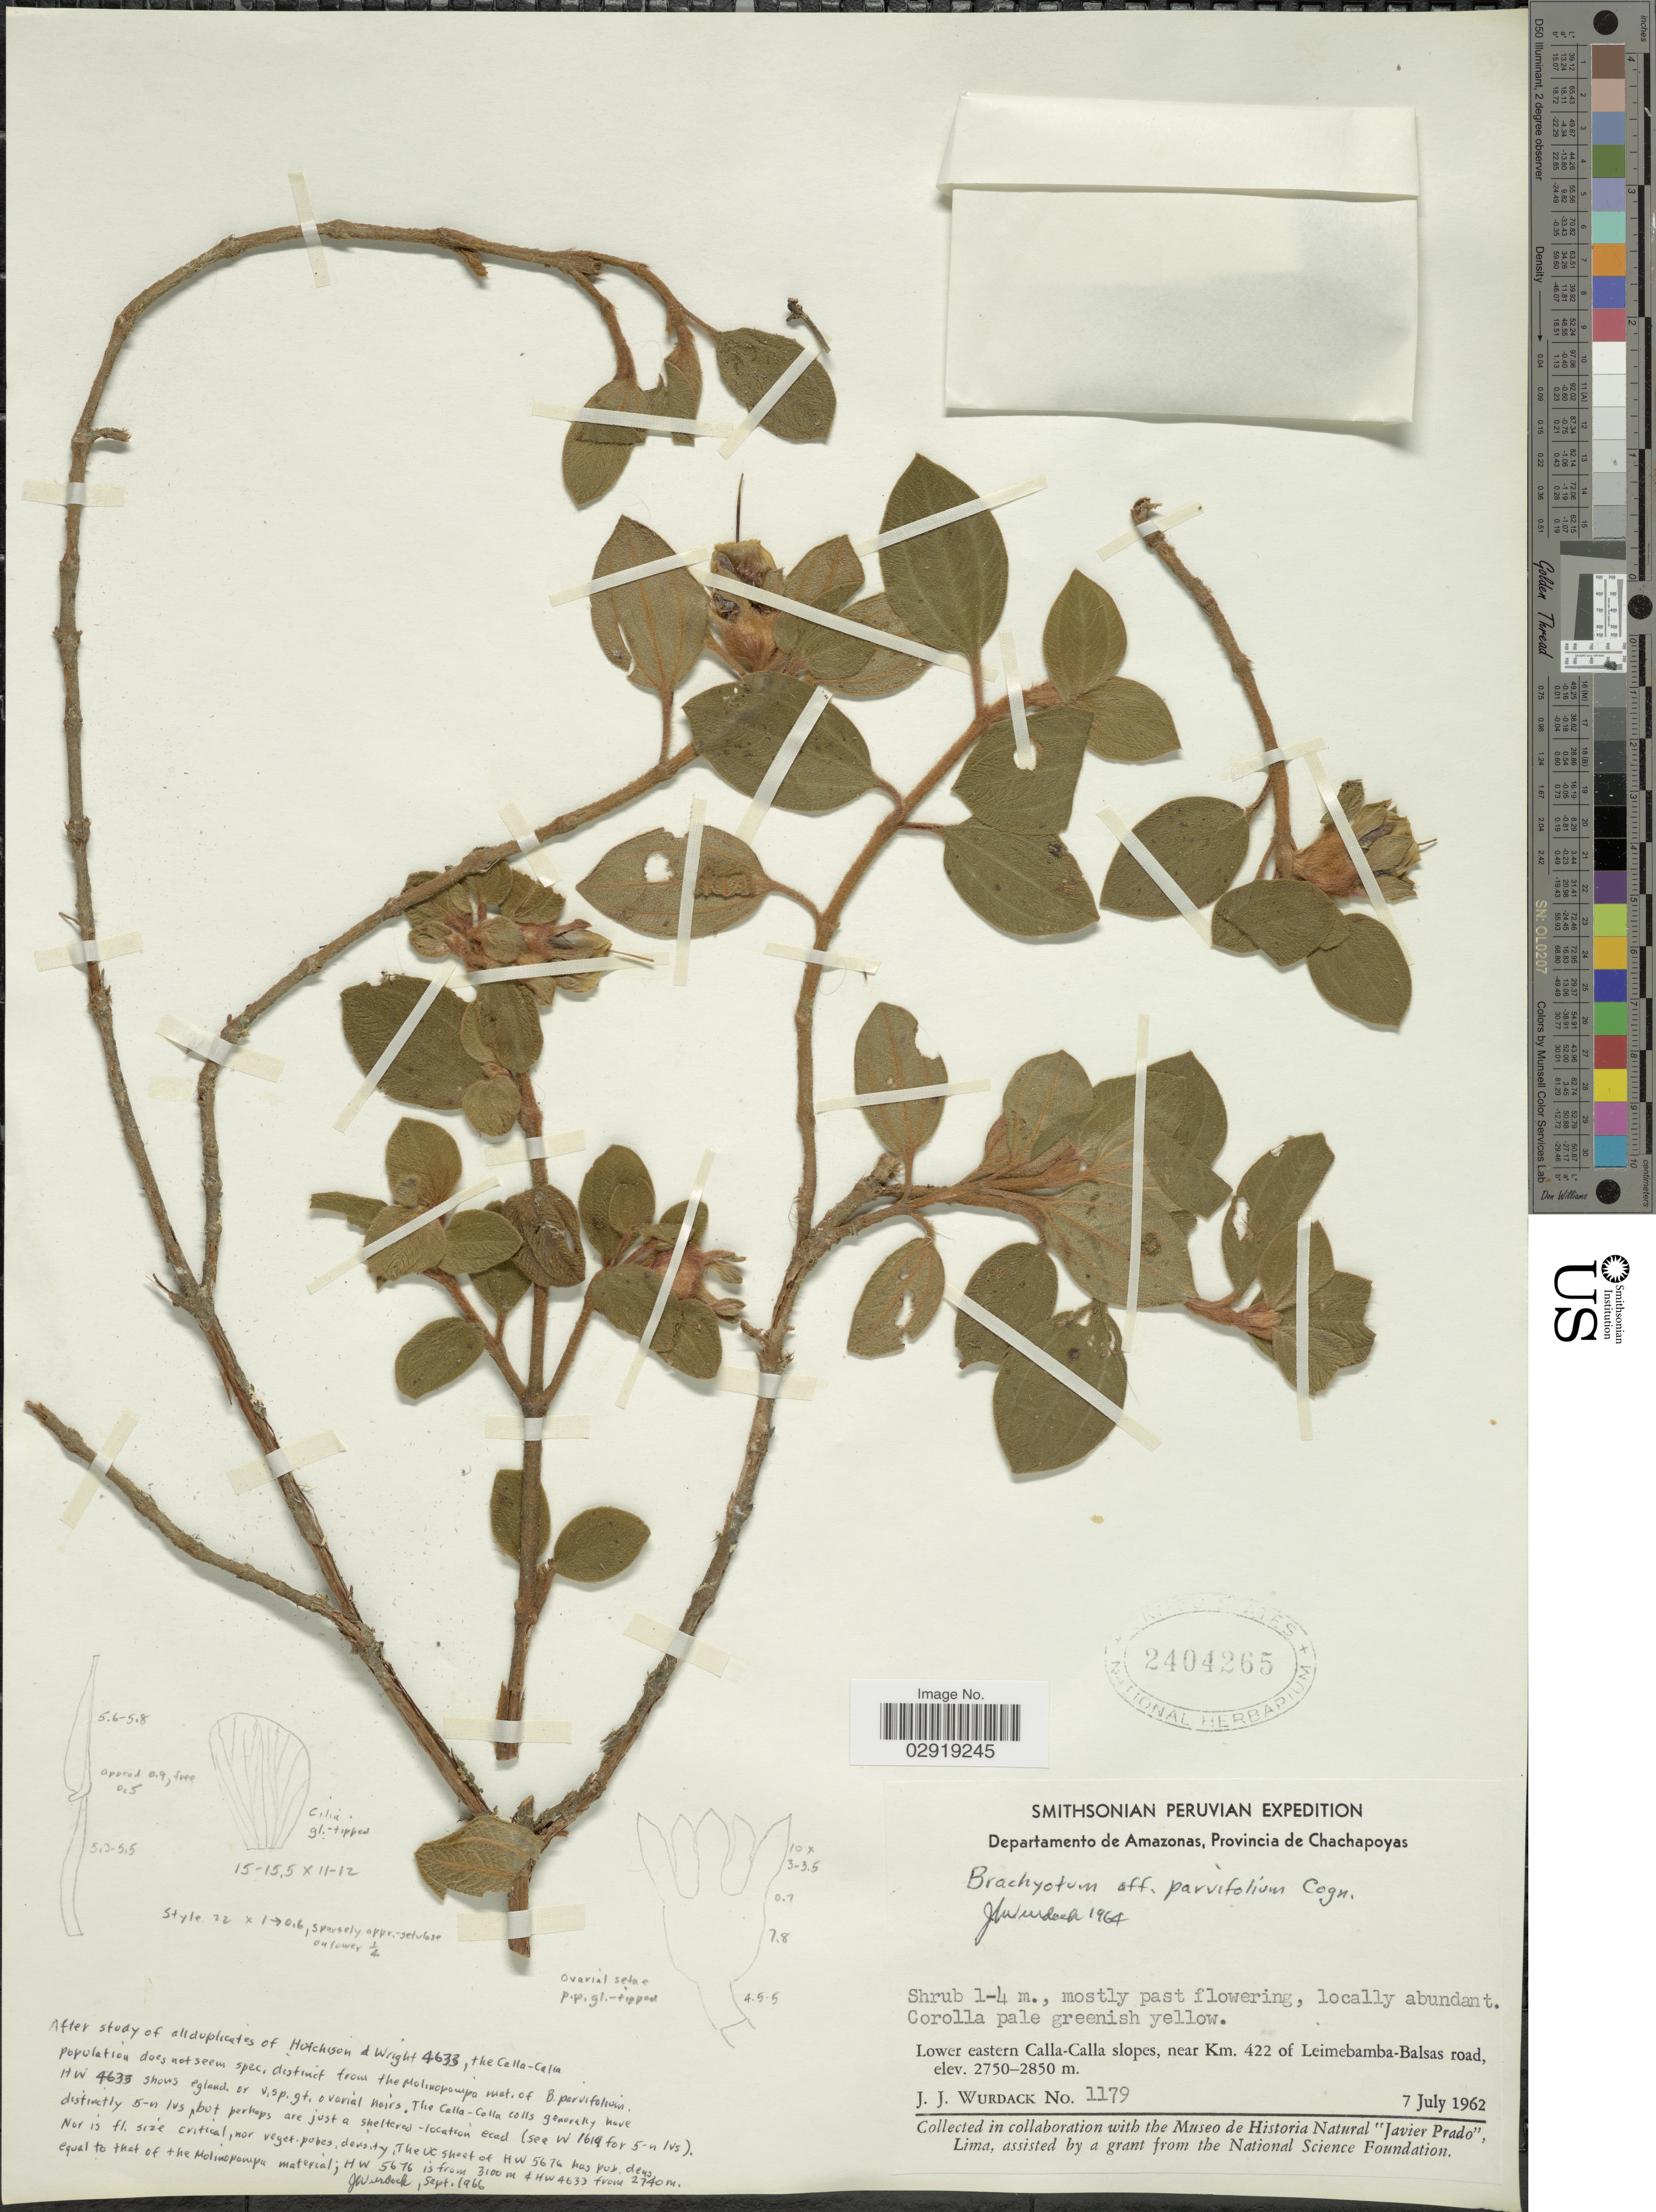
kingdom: Plantae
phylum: Tracheophyta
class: Magnoliopsida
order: Myrtales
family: Melastomataceae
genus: Brachyotum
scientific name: Brachyotum parvifolium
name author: Cogn.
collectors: J. J. Wurdack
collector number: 1179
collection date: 1962-07-07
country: Peru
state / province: Amazonas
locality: Departamento de Amazonas, Provincia de Chachapoyas. Lower eastern Calla-Calla slopes, near Km. 422 of Leimebamba-Balsas road.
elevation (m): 2750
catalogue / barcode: US 2404265